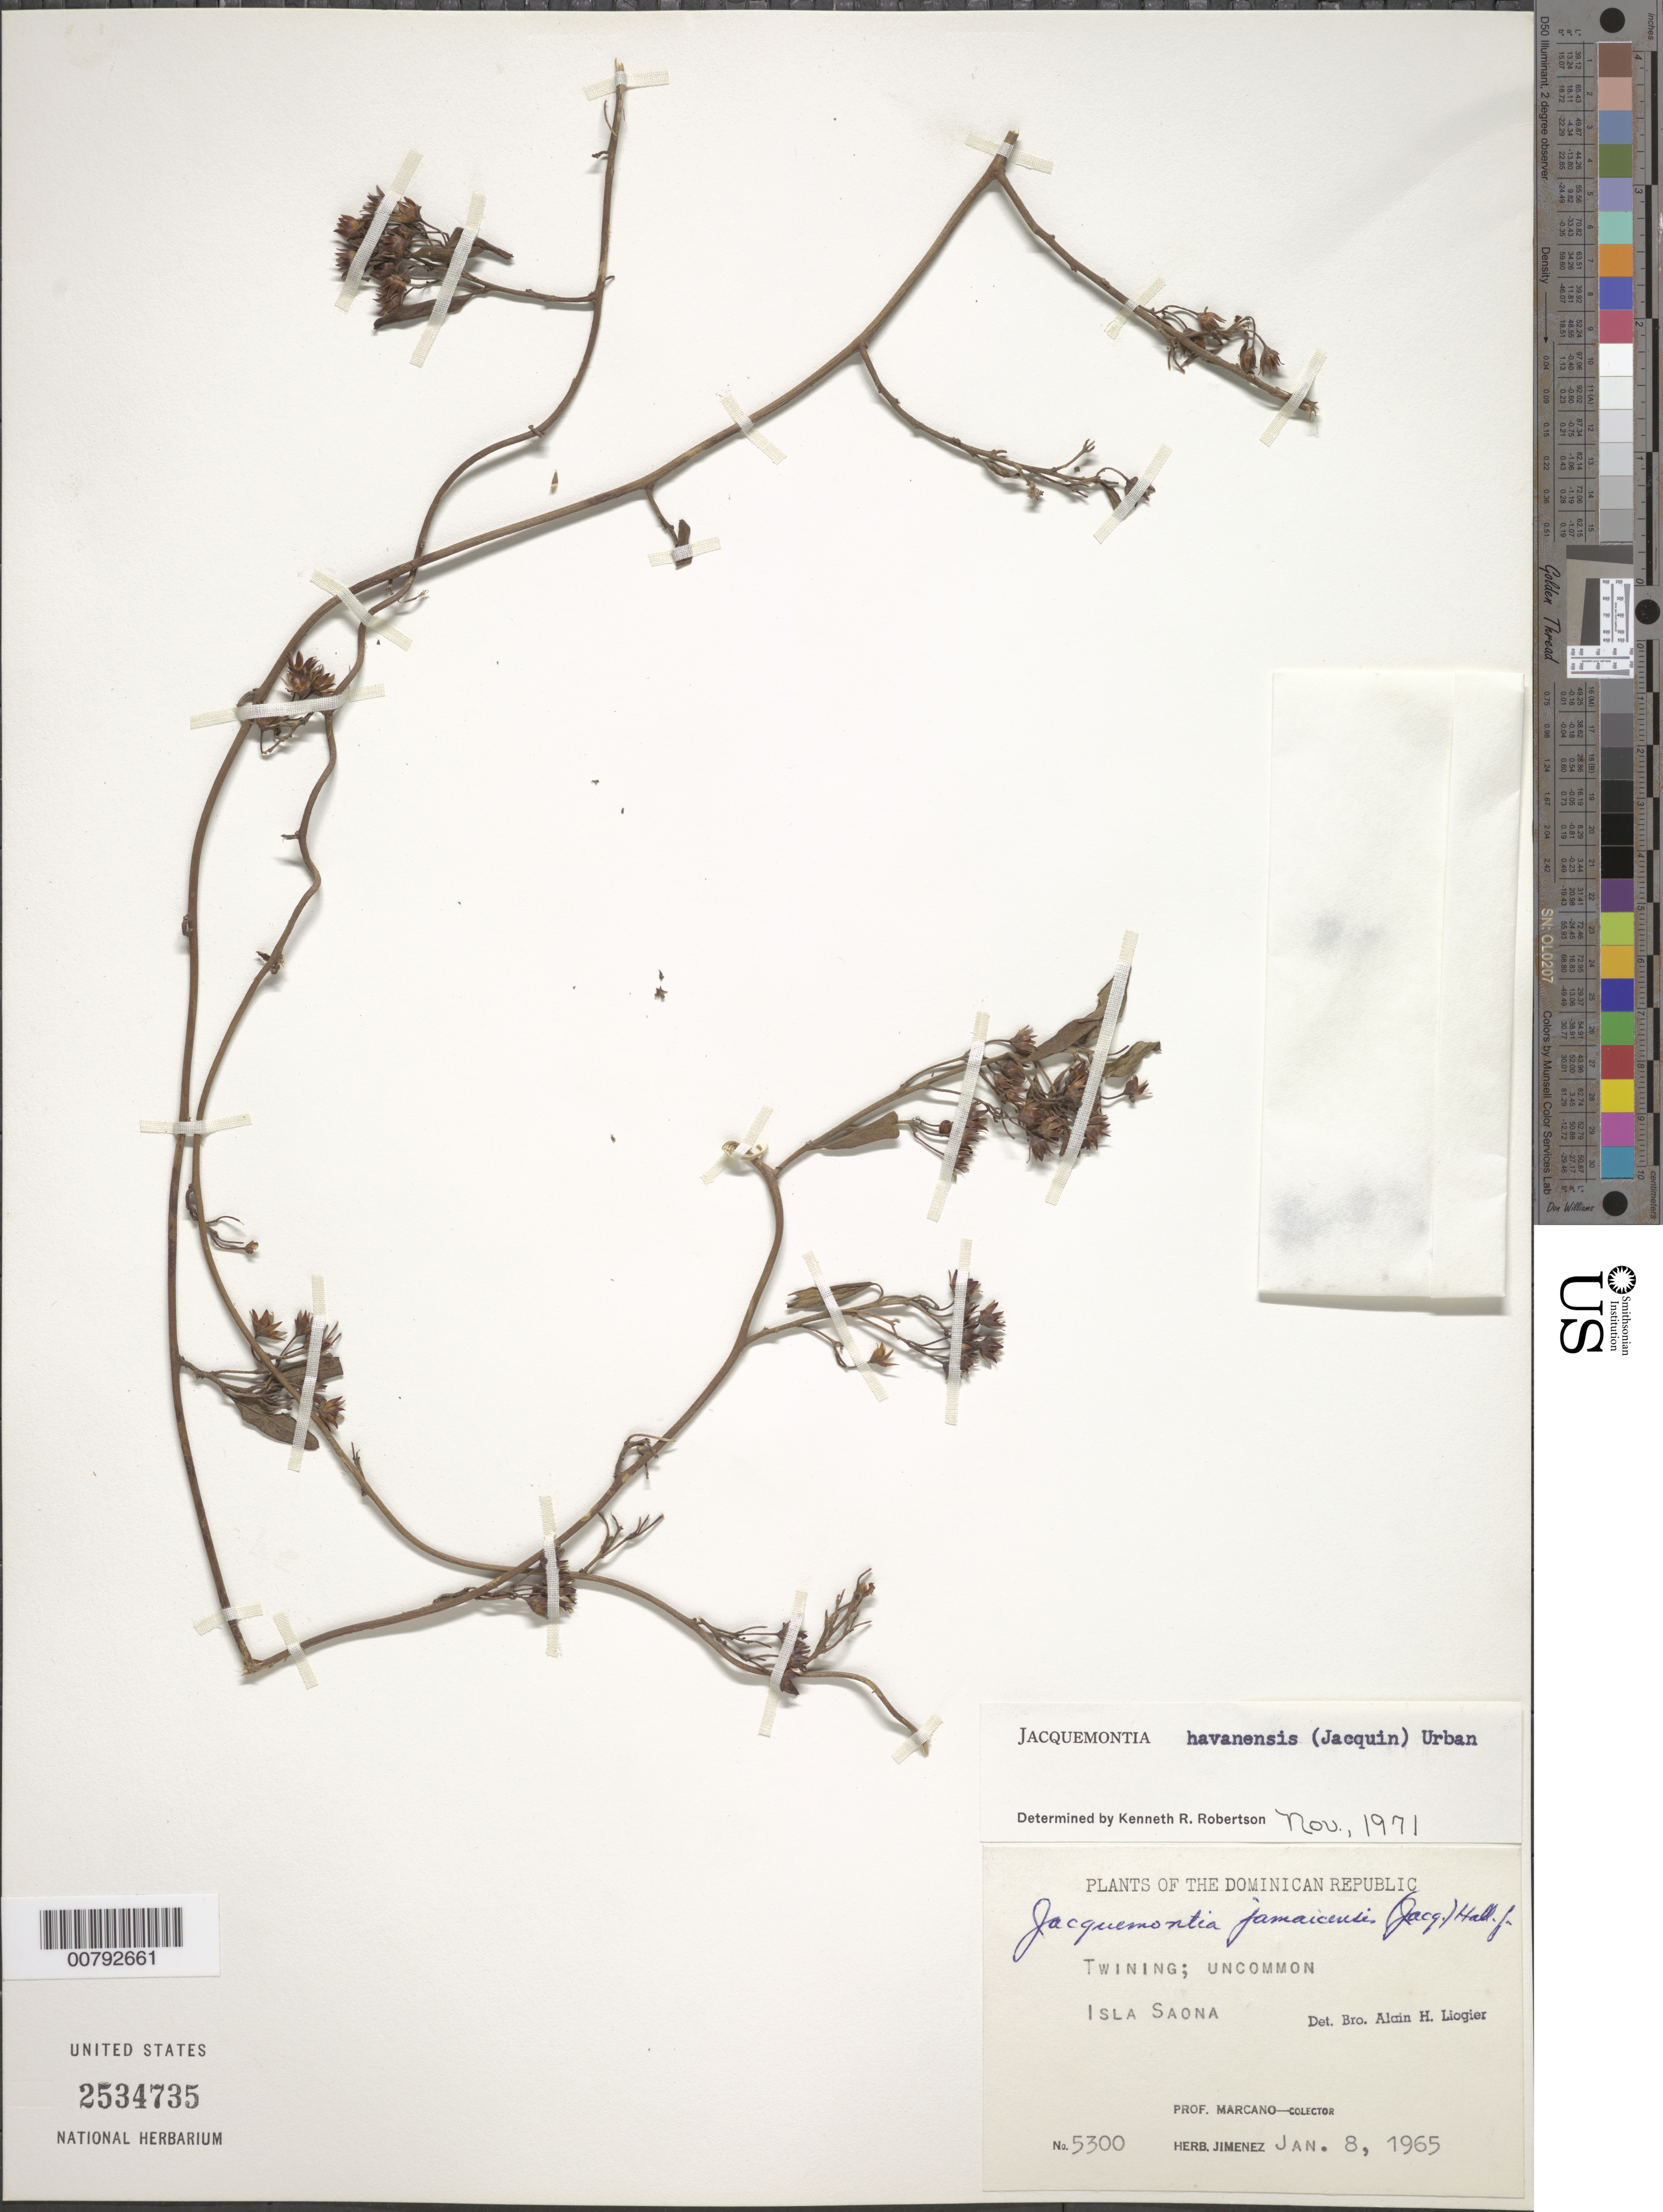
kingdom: Plantae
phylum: Tracheophyta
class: Magnoliopsida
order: Solanales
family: Convolvulaceae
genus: Jacquemontia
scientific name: Jacquemontia havanensis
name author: (Jacq.) Urb.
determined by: Robertson, K. R.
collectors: E. J. Marcano F.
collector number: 5300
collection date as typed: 08 Jan 1965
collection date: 1965-01-08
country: Dominican Republic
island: Hispaniola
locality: Saona Island.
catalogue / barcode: US 2534735